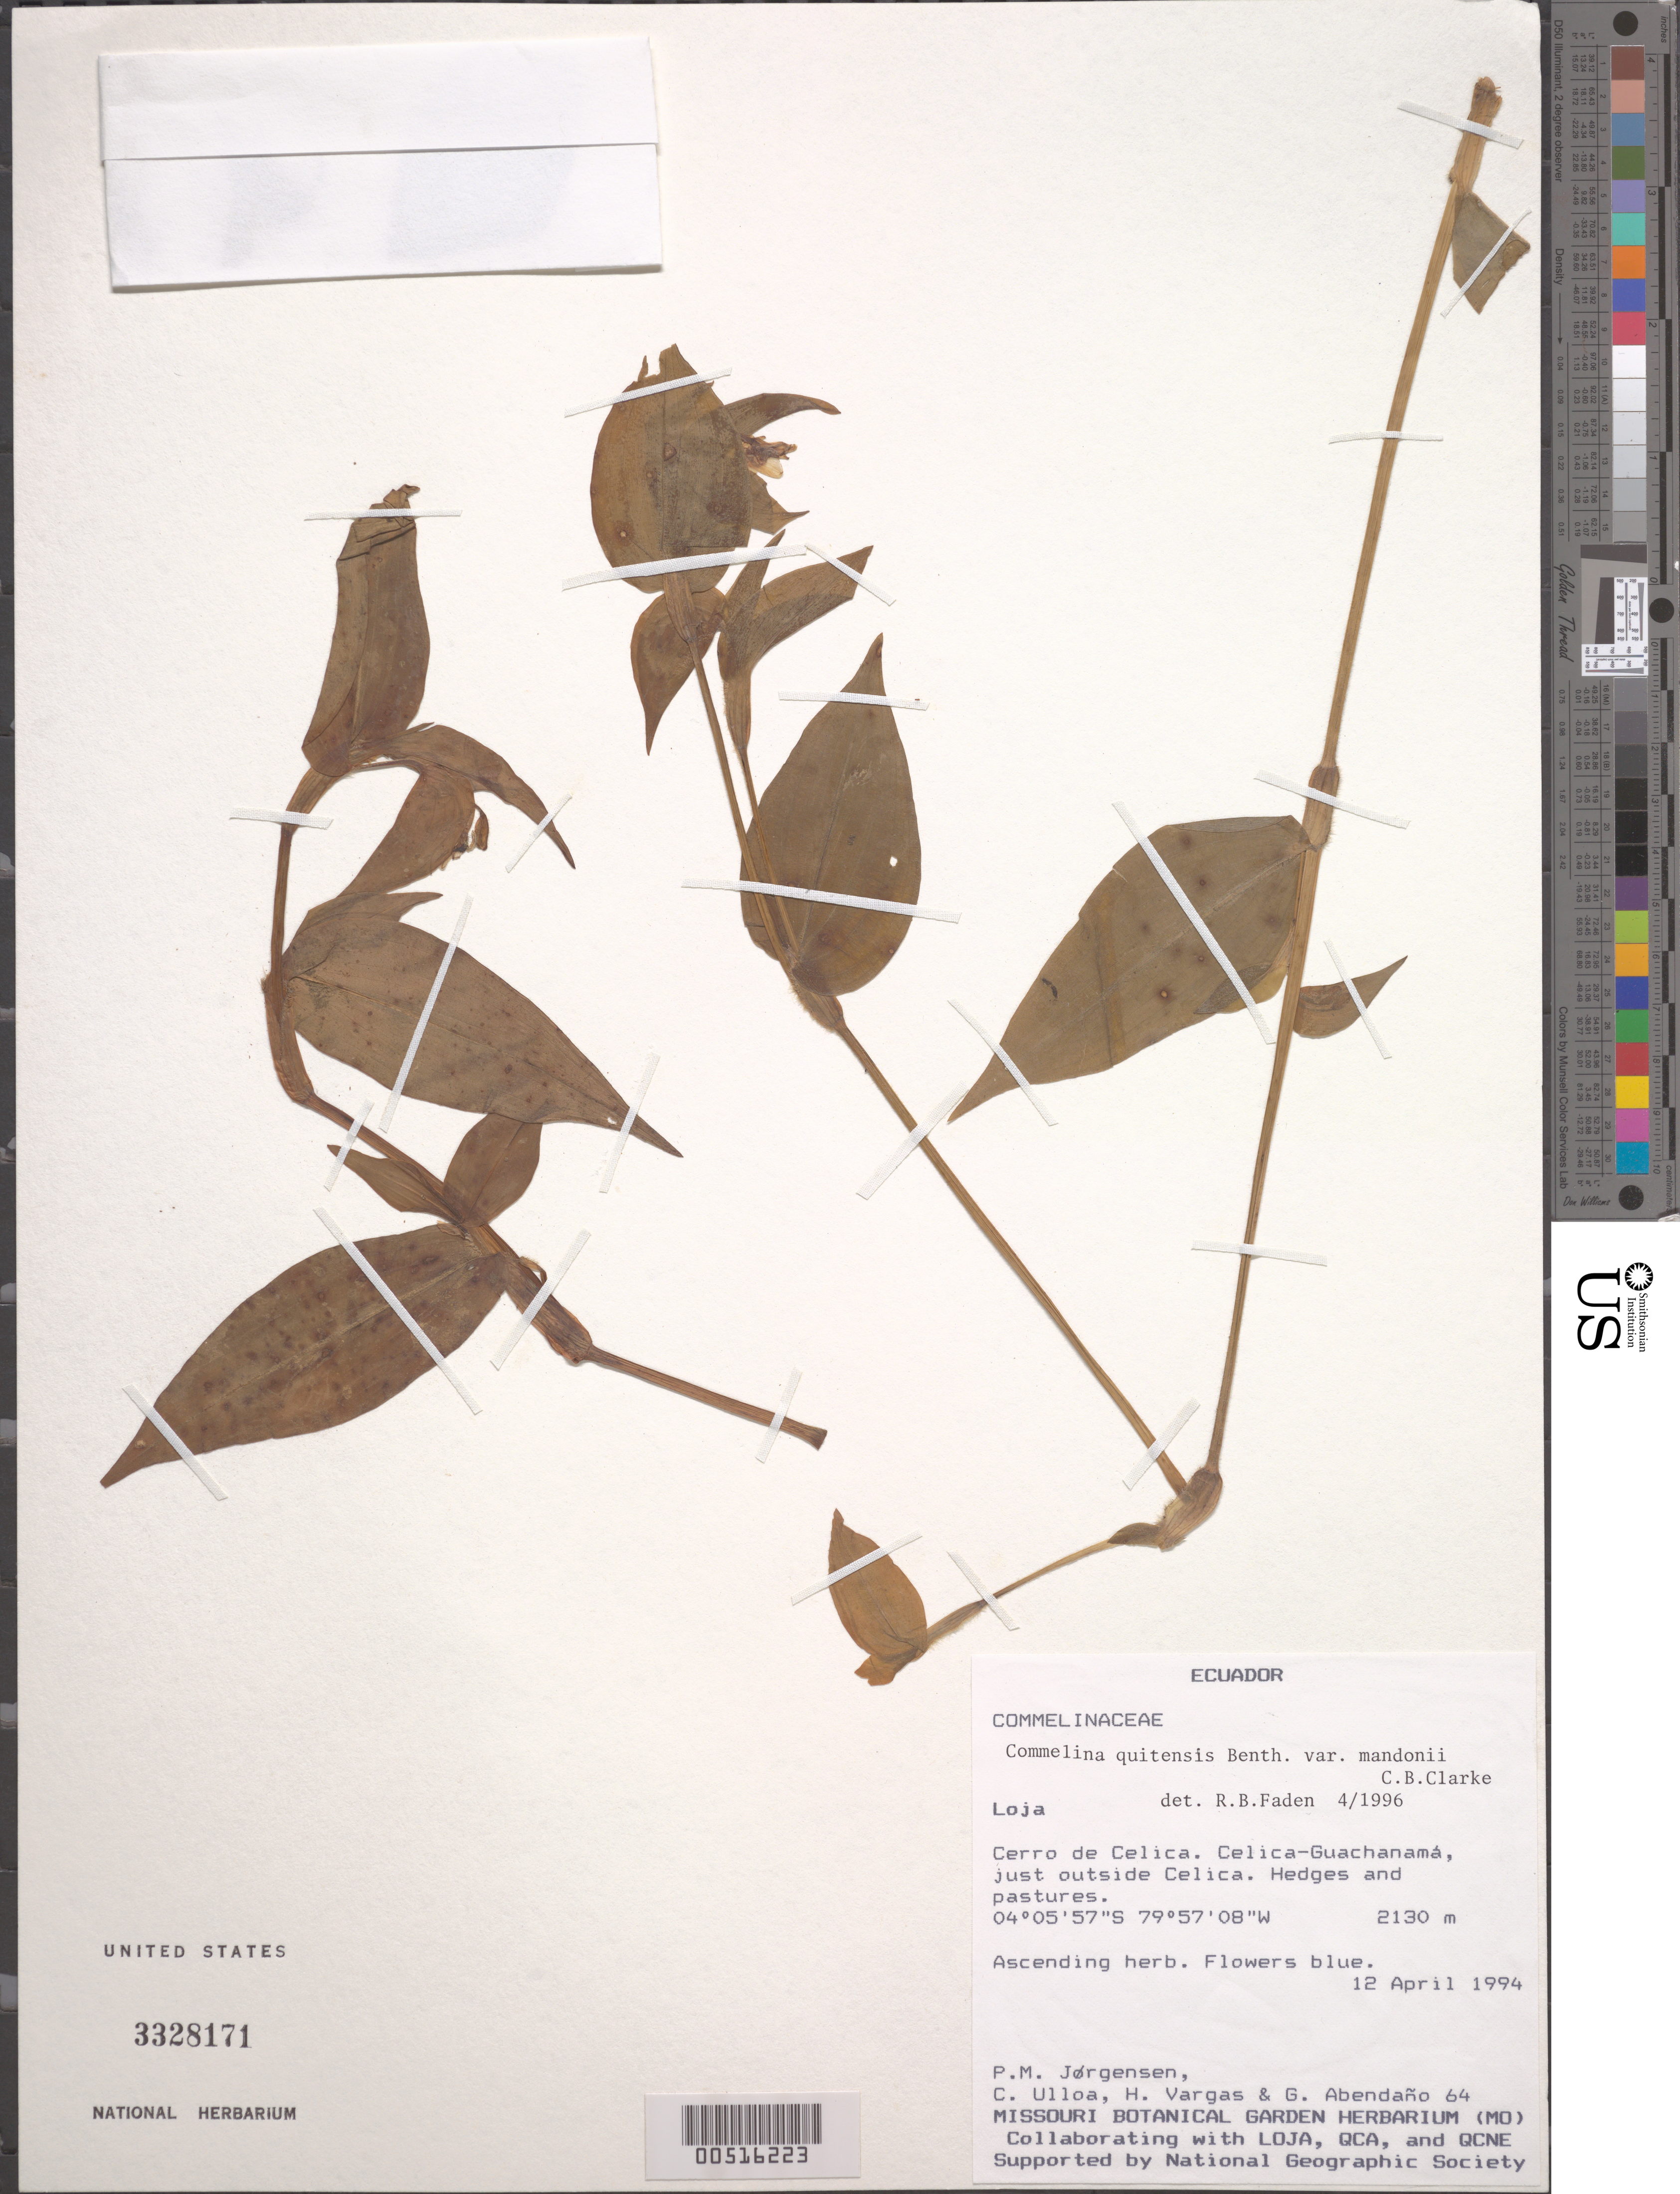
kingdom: Plantae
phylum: Tracheophyta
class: Liliopsida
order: Commelinales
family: Commelinaceae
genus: Commelina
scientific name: Commelina quitensis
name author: Benth.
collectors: P. M. Jørgensen, C. Ulloa, H. Vargas & G. Abendaño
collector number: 64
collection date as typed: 12 Apr 1994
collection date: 1994-04-12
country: Ecuador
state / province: Loja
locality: Cerro de Celica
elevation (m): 2130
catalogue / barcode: US 3328171